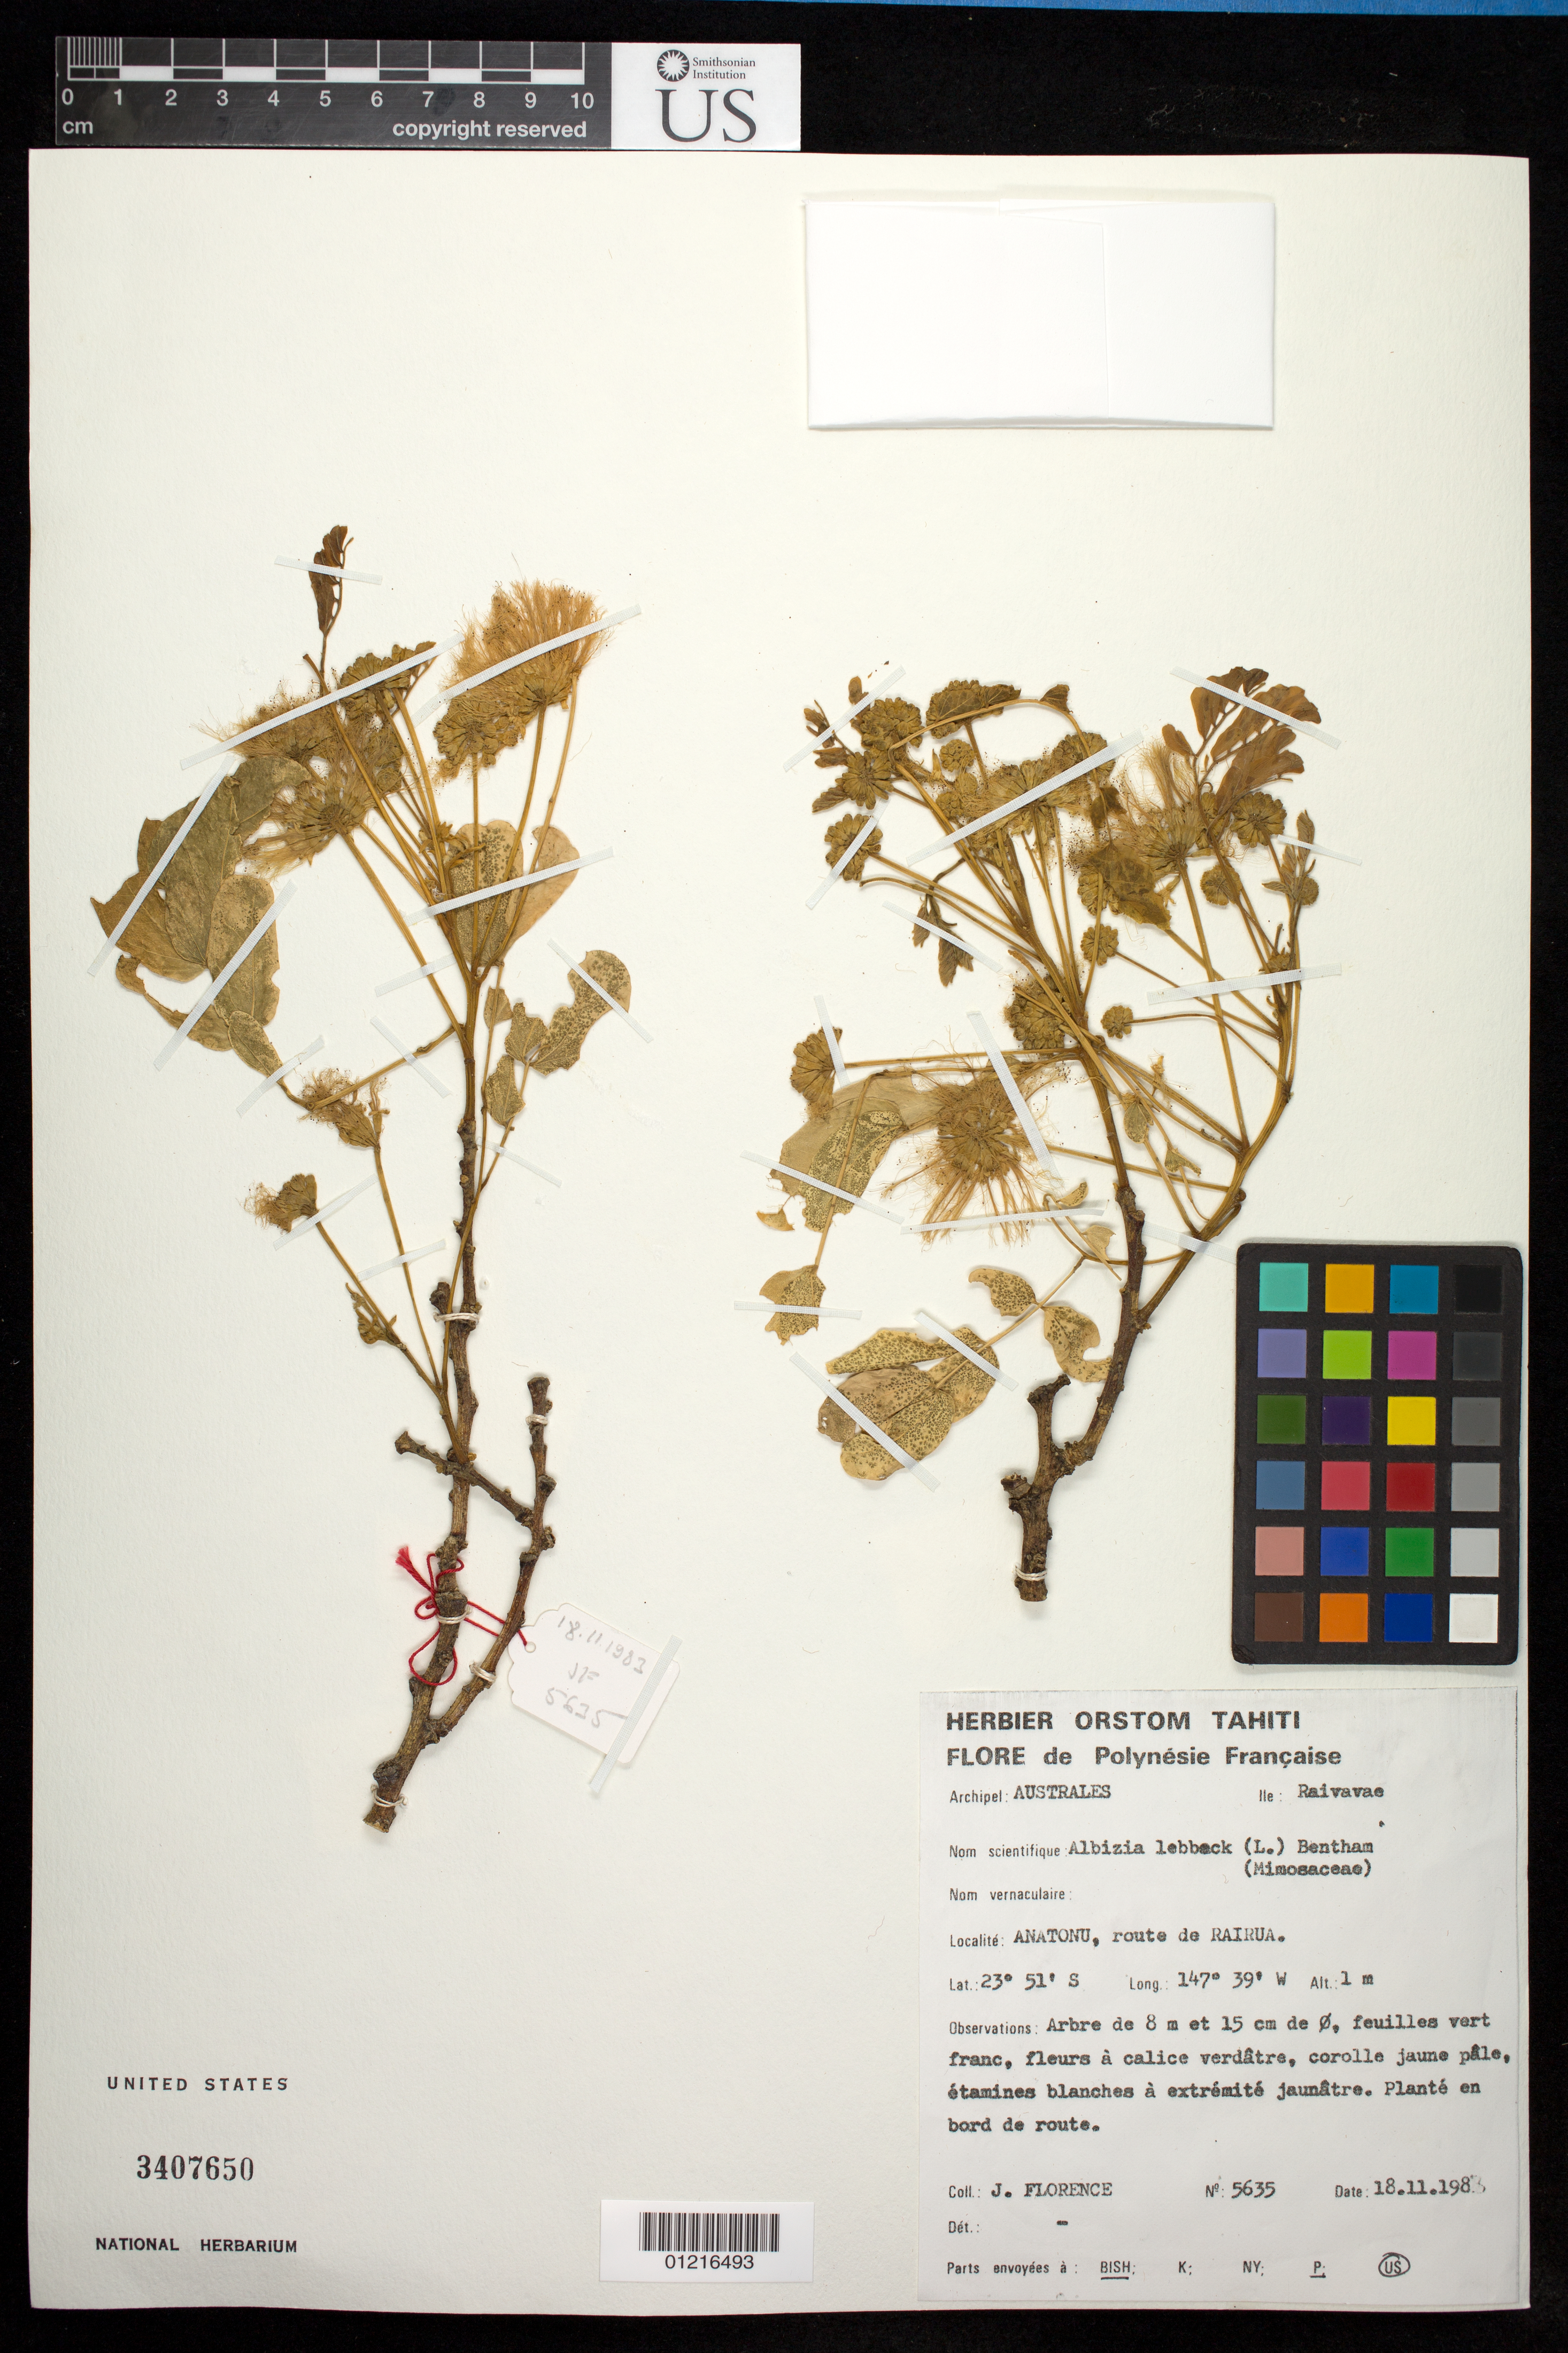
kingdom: Plantae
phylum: Tracheophyta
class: Magnoliopsida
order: Fabales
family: Fabaceae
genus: Albizia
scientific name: Albizia lebbeck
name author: (L.) Benth.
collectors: J. Florence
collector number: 5635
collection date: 1983-11-18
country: French Polynesia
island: Raivavae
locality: Anatonu, route de Rairua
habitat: Bord du route.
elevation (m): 1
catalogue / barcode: US 3407650